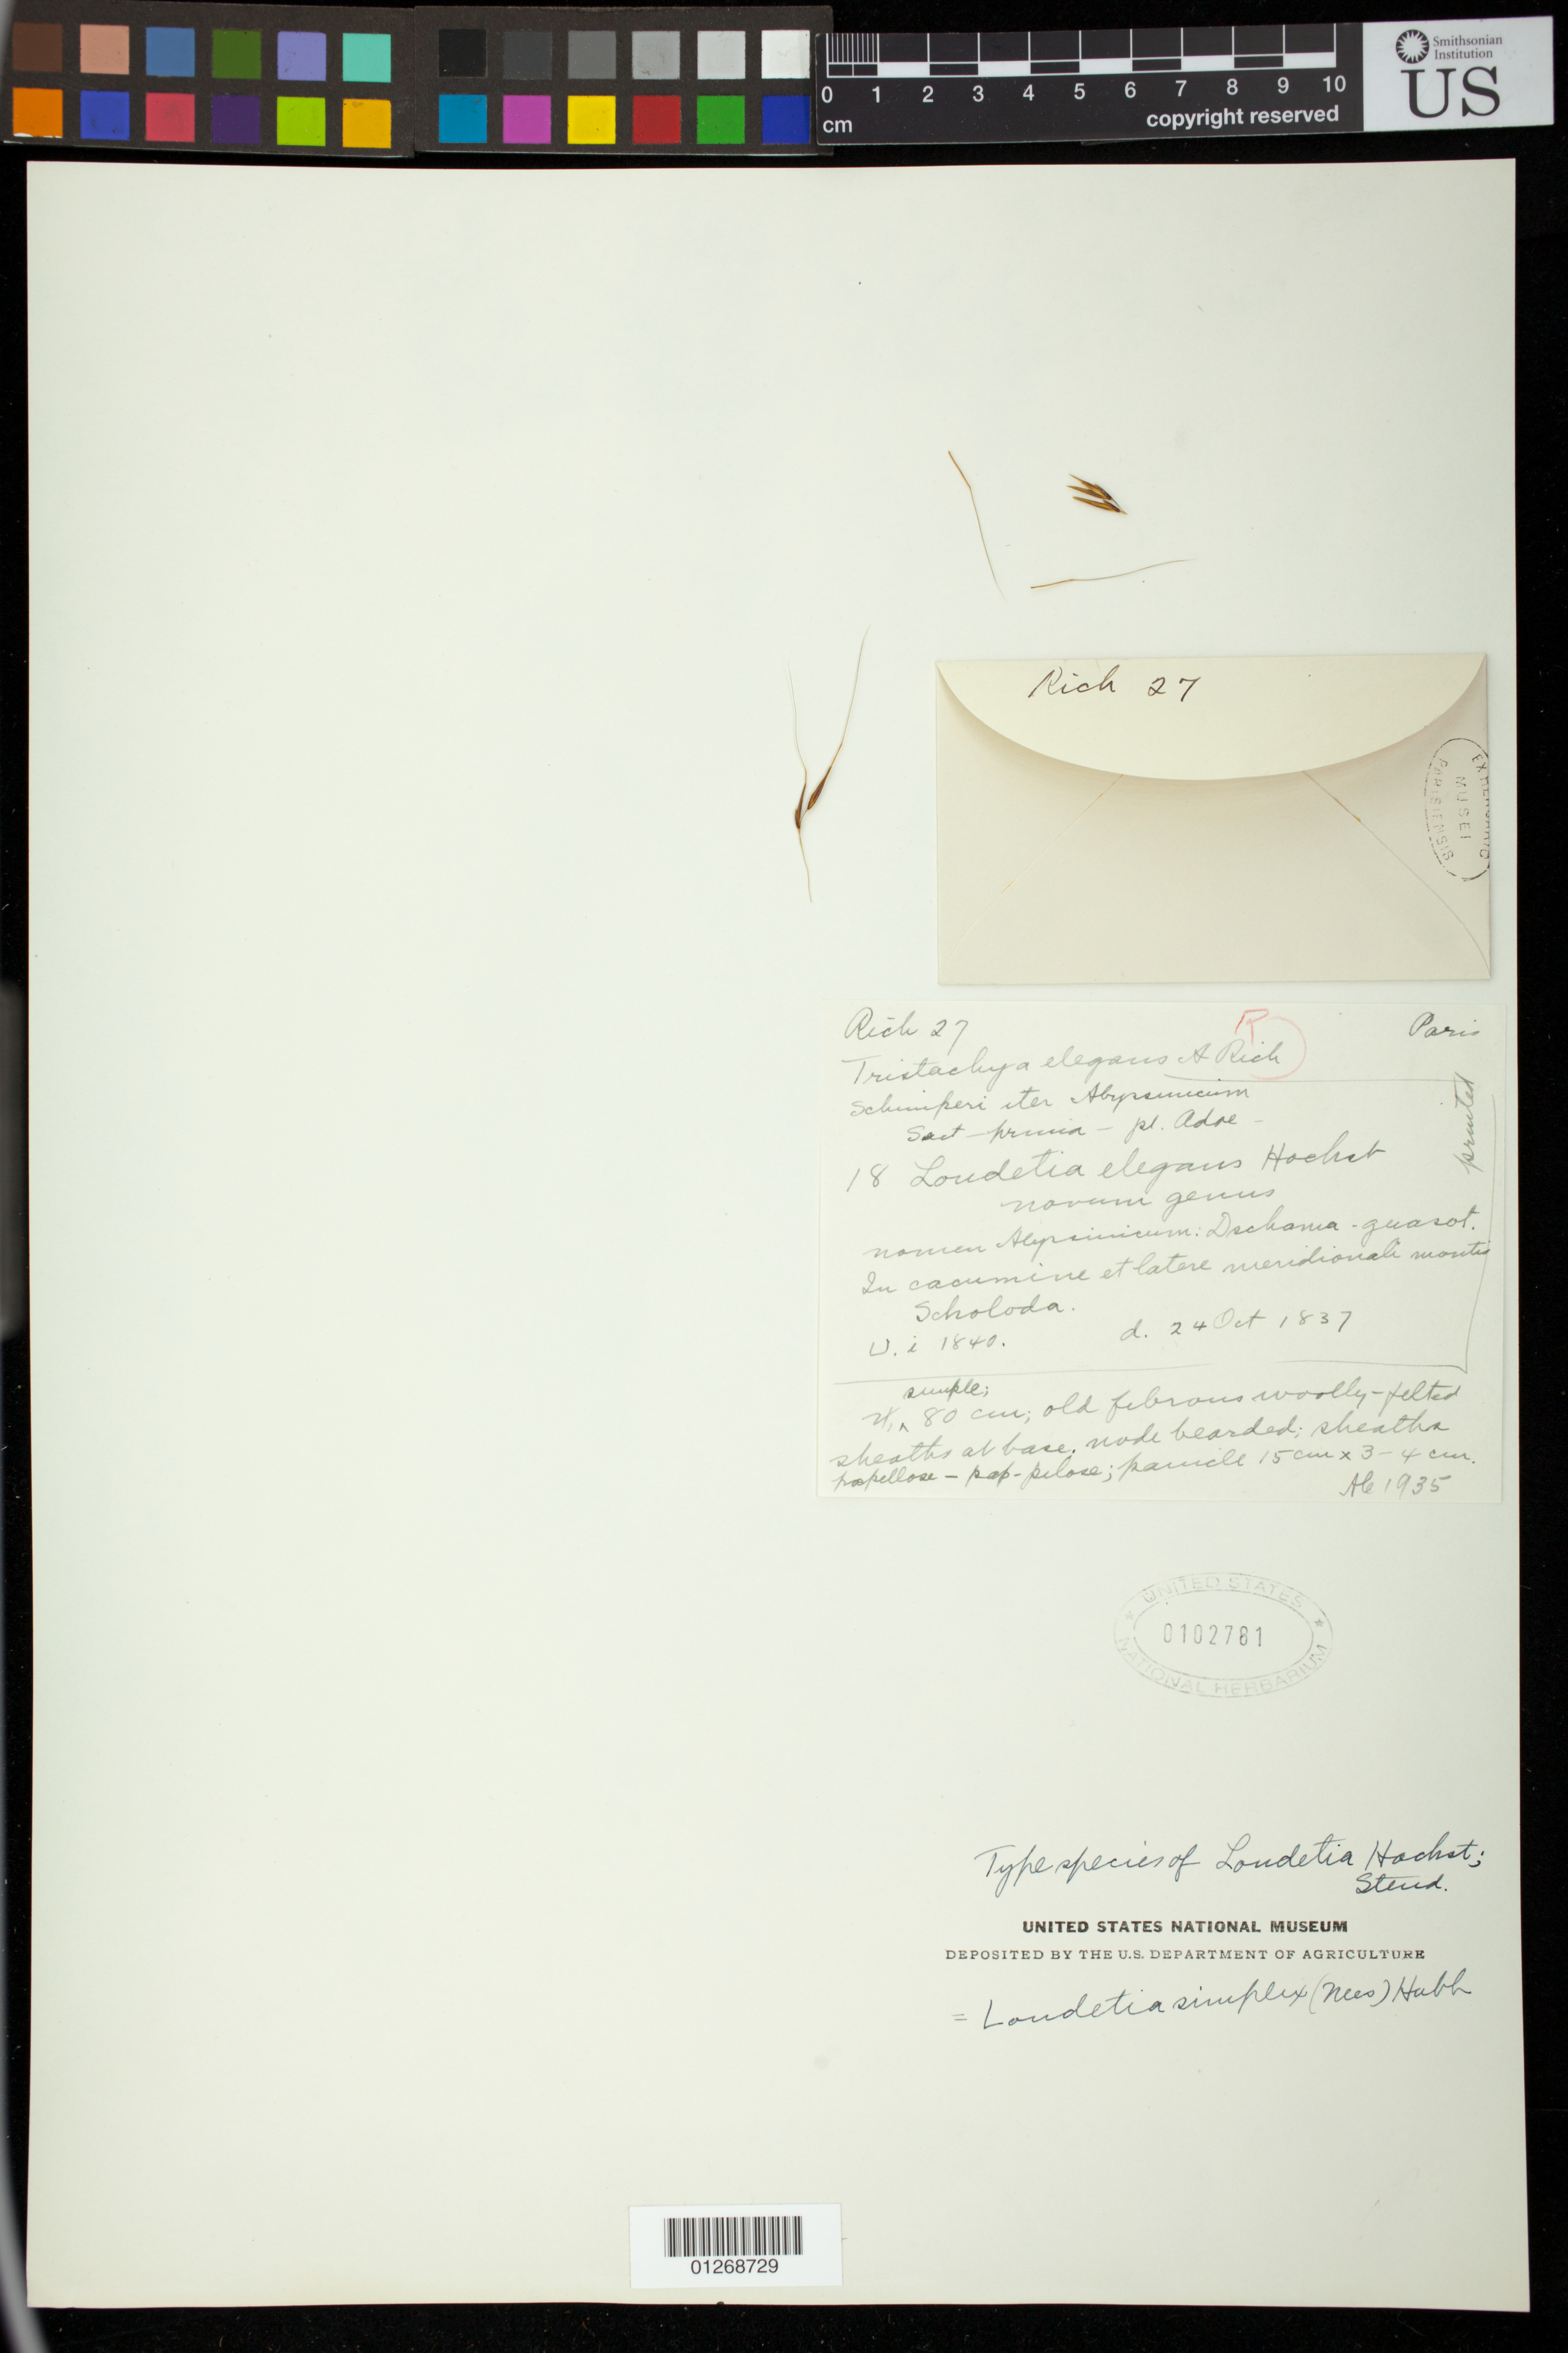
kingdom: Plantae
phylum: Tracheophyta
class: Liliopsida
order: Poales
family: Poaceae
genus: Loudetia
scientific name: Loudetia elegans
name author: Hochst. ex A. Braun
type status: Type Collection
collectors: G. W. Schimper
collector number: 18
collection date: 1837-10-24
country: Ethiopia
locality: In cacumine et latere meridionali montis Scholoda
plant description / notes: Fragmentary material of type specimen ex herb. Paris.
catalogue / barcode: US 102781